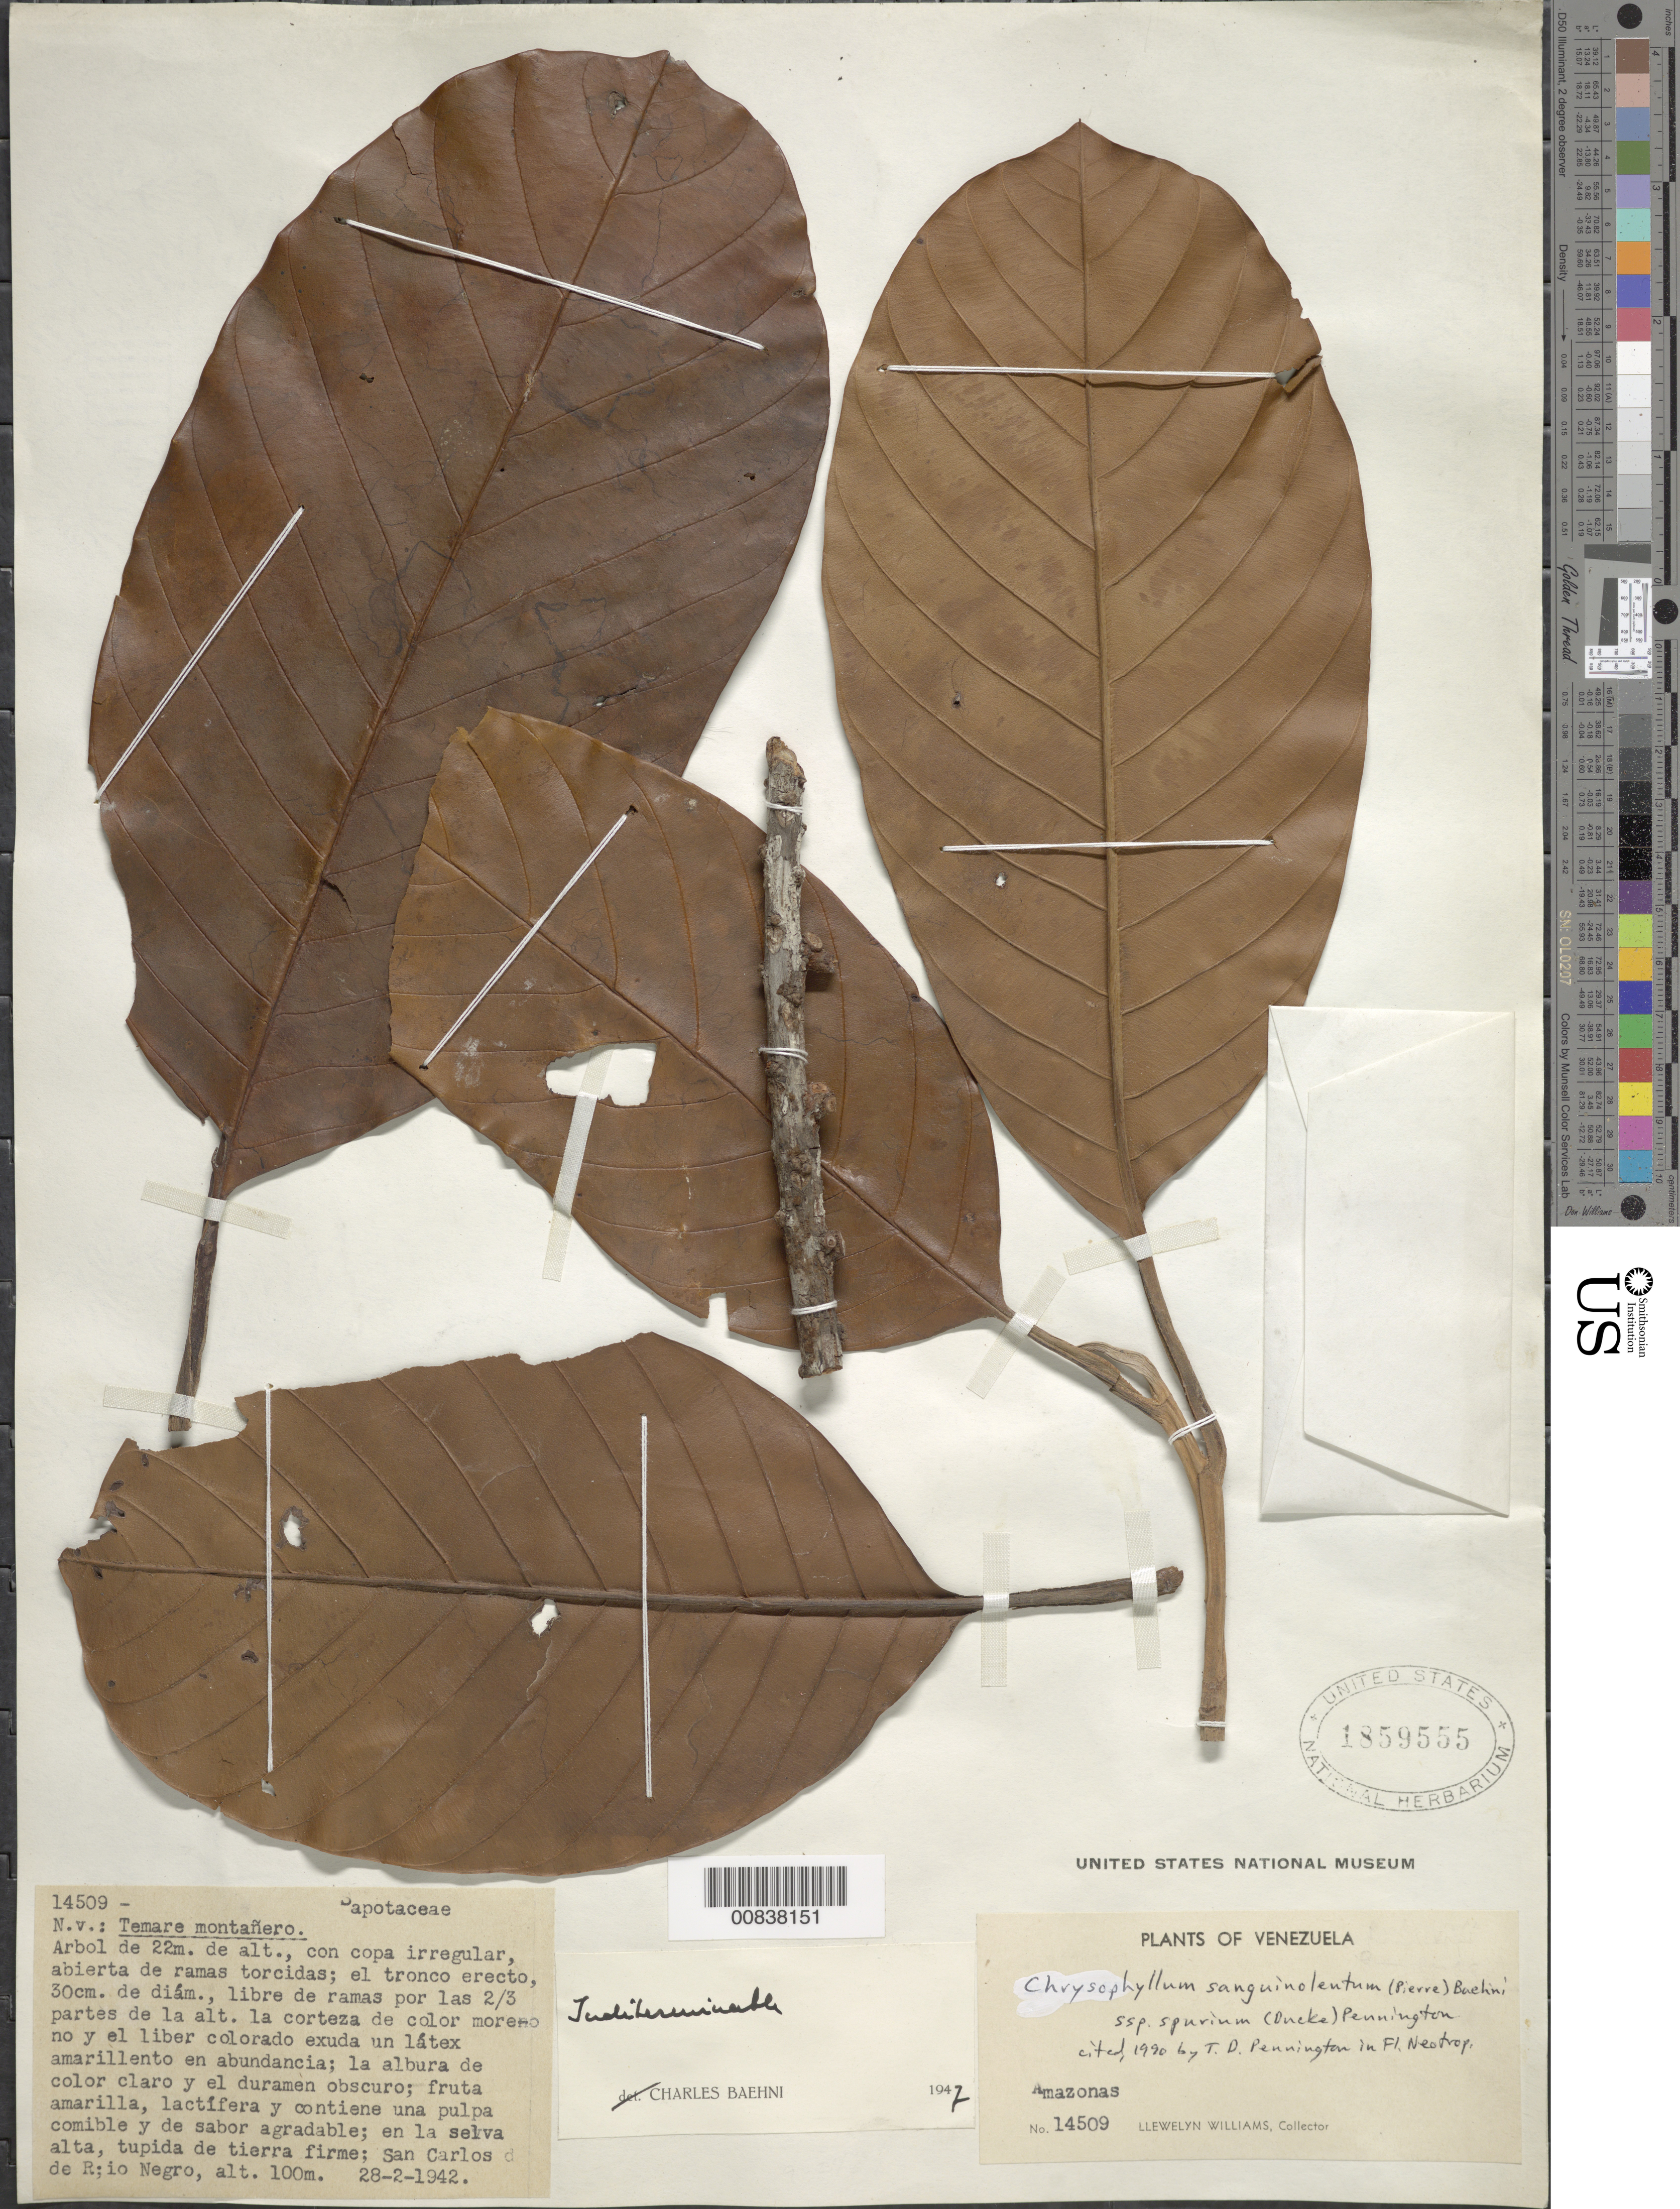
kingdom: Plantae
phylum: Tracheophyta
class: Magnoliopsida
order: Ericales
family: Sapotaceae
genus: Chrysophyllum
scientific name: Chrysophyllum sanguinolentum subsp. spurium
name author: (Ducke) T.D. Penn.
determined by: Pennington, T. D., (K)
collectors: Ll. Williams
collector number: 14509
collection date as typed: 28-Feb-42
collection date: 1942-02-28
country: Venezuela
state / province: Amazonas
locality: San Carlos de Río Negro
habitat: Selva alta tupida de tierra firme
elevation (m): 100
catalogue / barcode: US 1859555